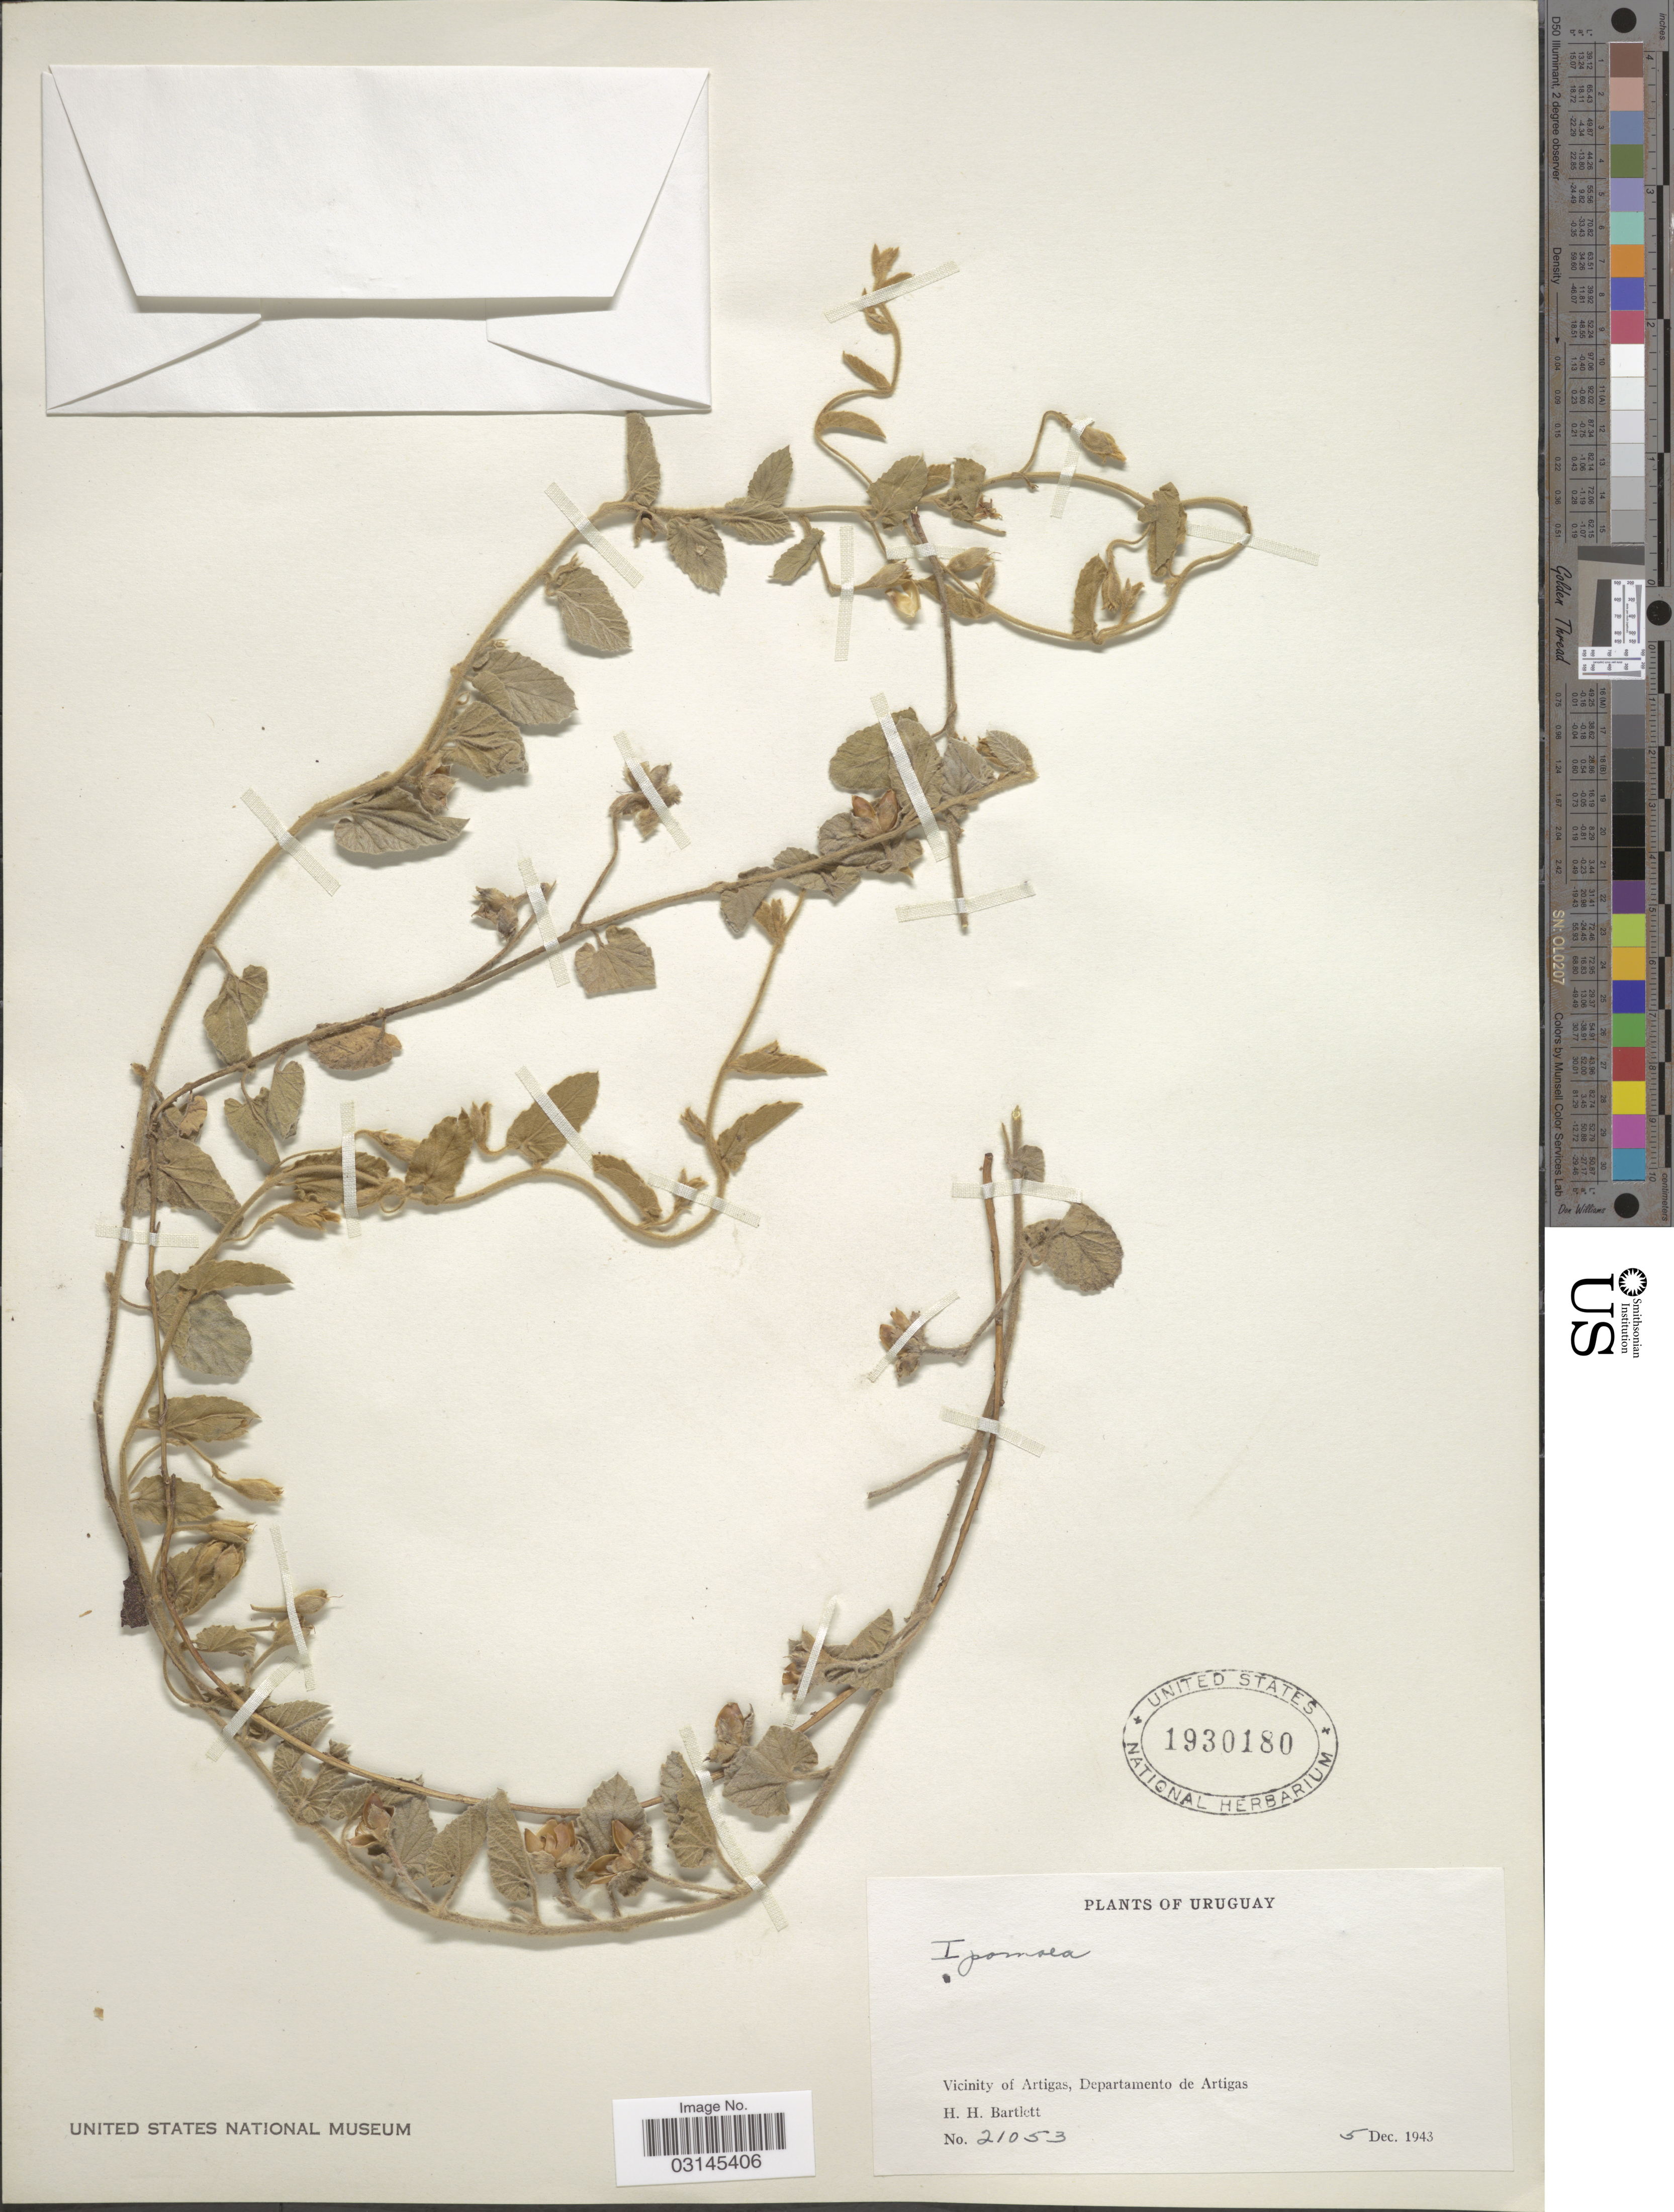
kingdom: Plantae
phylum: Tracheophyta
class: Magnoliopsida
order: Solanales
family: Convolvulaceae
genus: Convolvulus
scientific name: Convolvulus sp.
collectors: H. H. Bartlett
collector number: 21053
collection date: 1943-12-05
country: Uruguay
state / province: Artigas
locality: Vicinity of Artigas, Departamento de Artigas.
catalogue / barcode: US 1930180